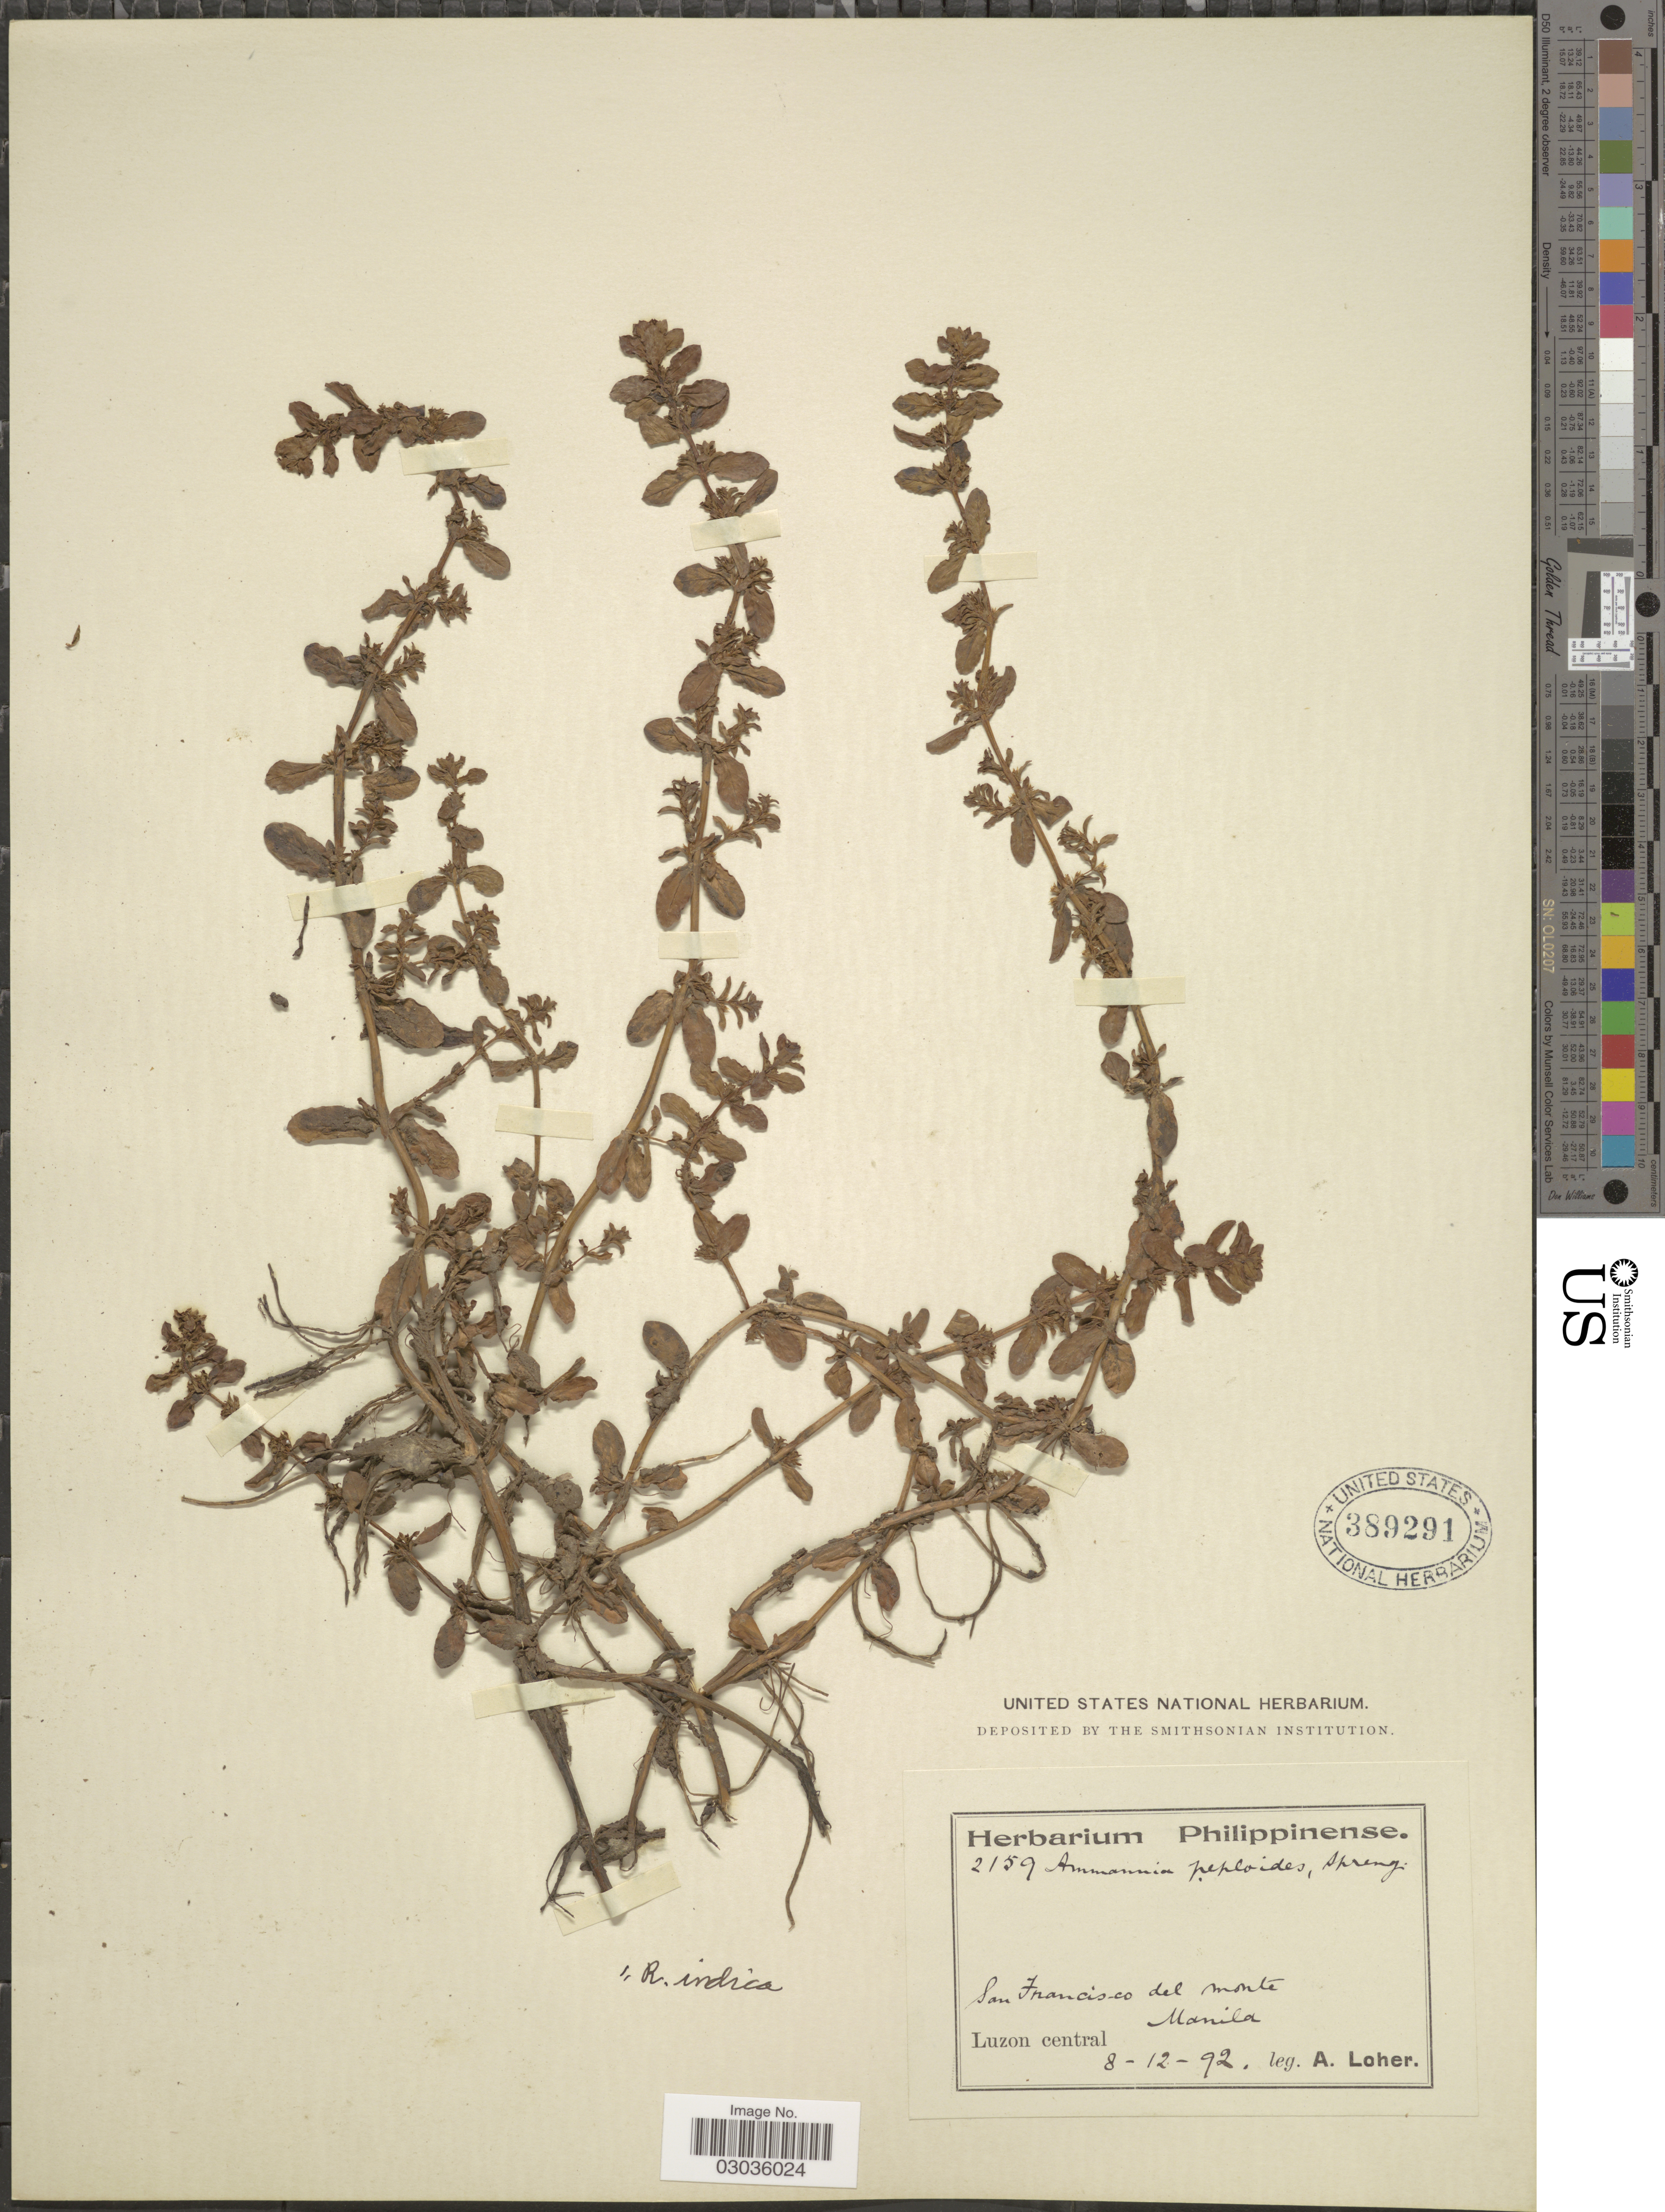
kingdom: Plantae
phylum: Tracheophyta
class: Magnoliopsida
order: Myrtales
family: Lythraceae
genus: Rotala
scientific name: Rotala indica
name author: (L.) Koehne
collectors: A. Loher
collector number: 2159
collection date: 1892-12-08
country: Philippines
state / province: Central Luzon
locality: San Francisco del monte, Manila, Luzon central.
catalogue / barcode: US 389291